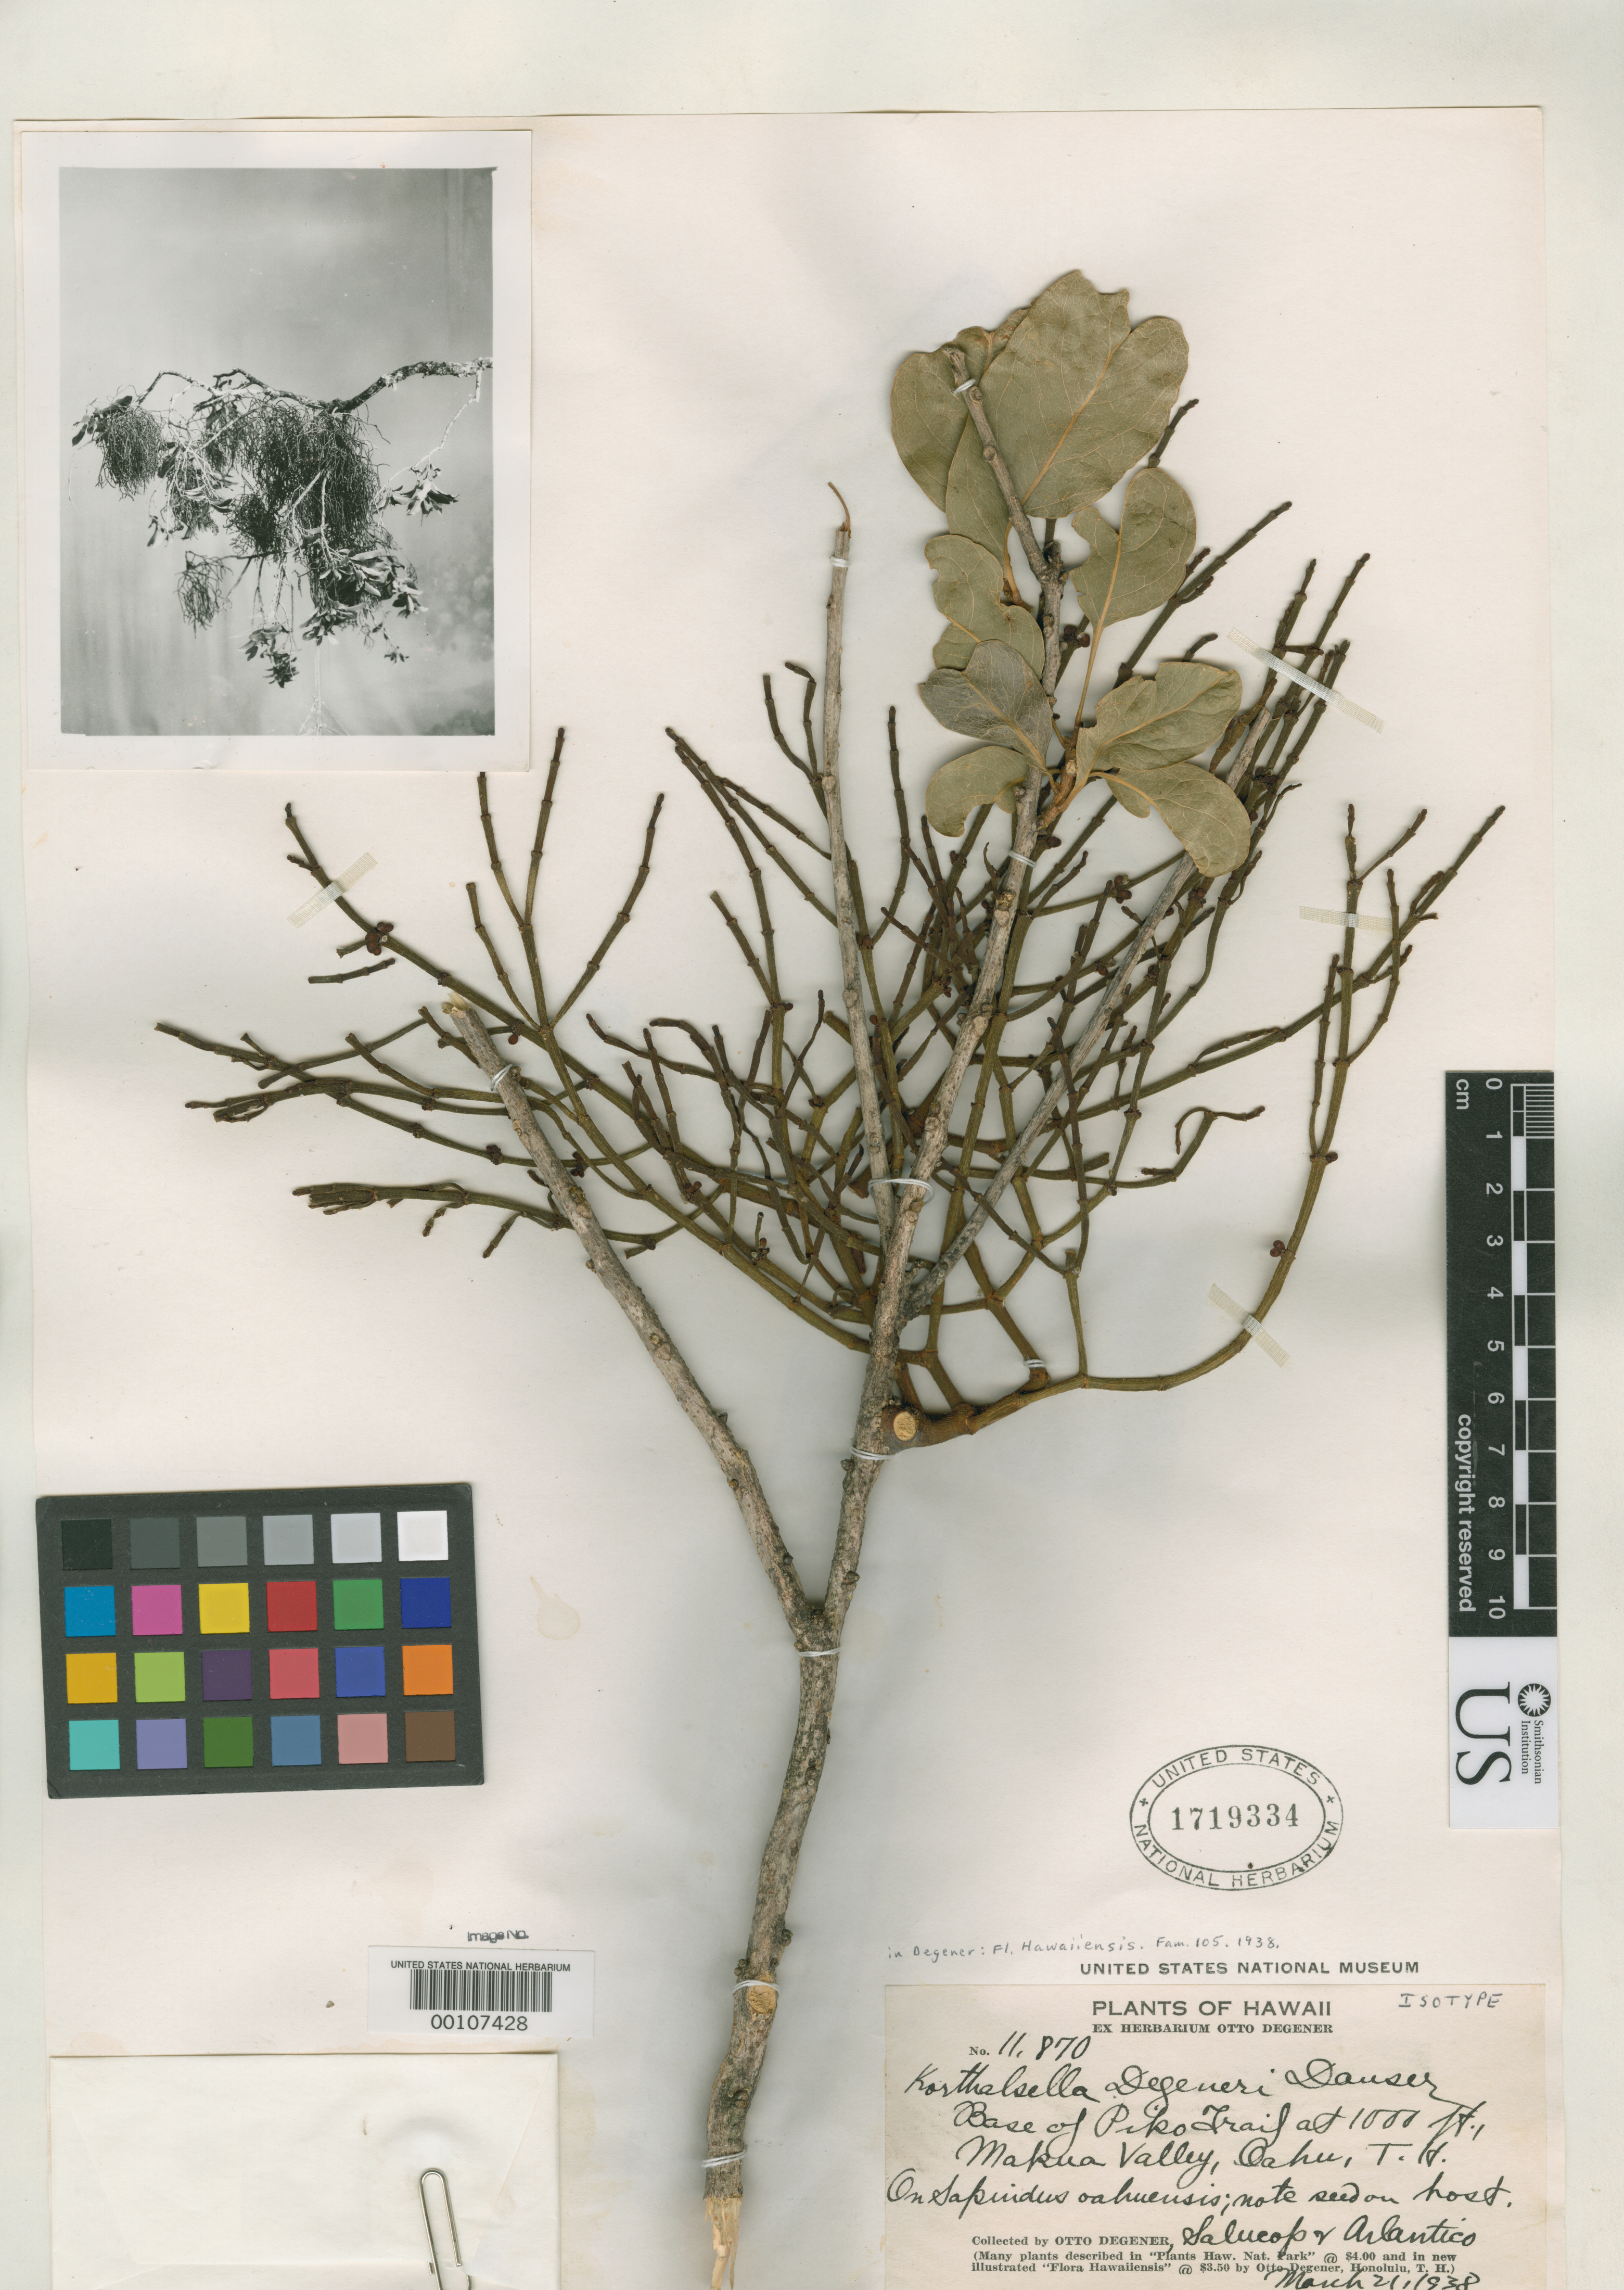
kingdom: Plantae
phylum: Tracheophyta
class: Magnoliopsida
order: Santalales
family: Viscaceae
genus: Korthalsella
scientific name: Korthalsella degeneri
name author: Danser in O. Deg.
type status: Isotype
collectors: O. Degener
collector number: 11870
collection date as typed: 21 Mar 1938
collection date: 1938-03-21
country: United States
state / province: Hawaii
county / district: Honolulu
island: Oahu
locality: Base of Piko Trail, Makua Valley Oahu.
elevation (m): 305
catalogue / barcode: US 1719334